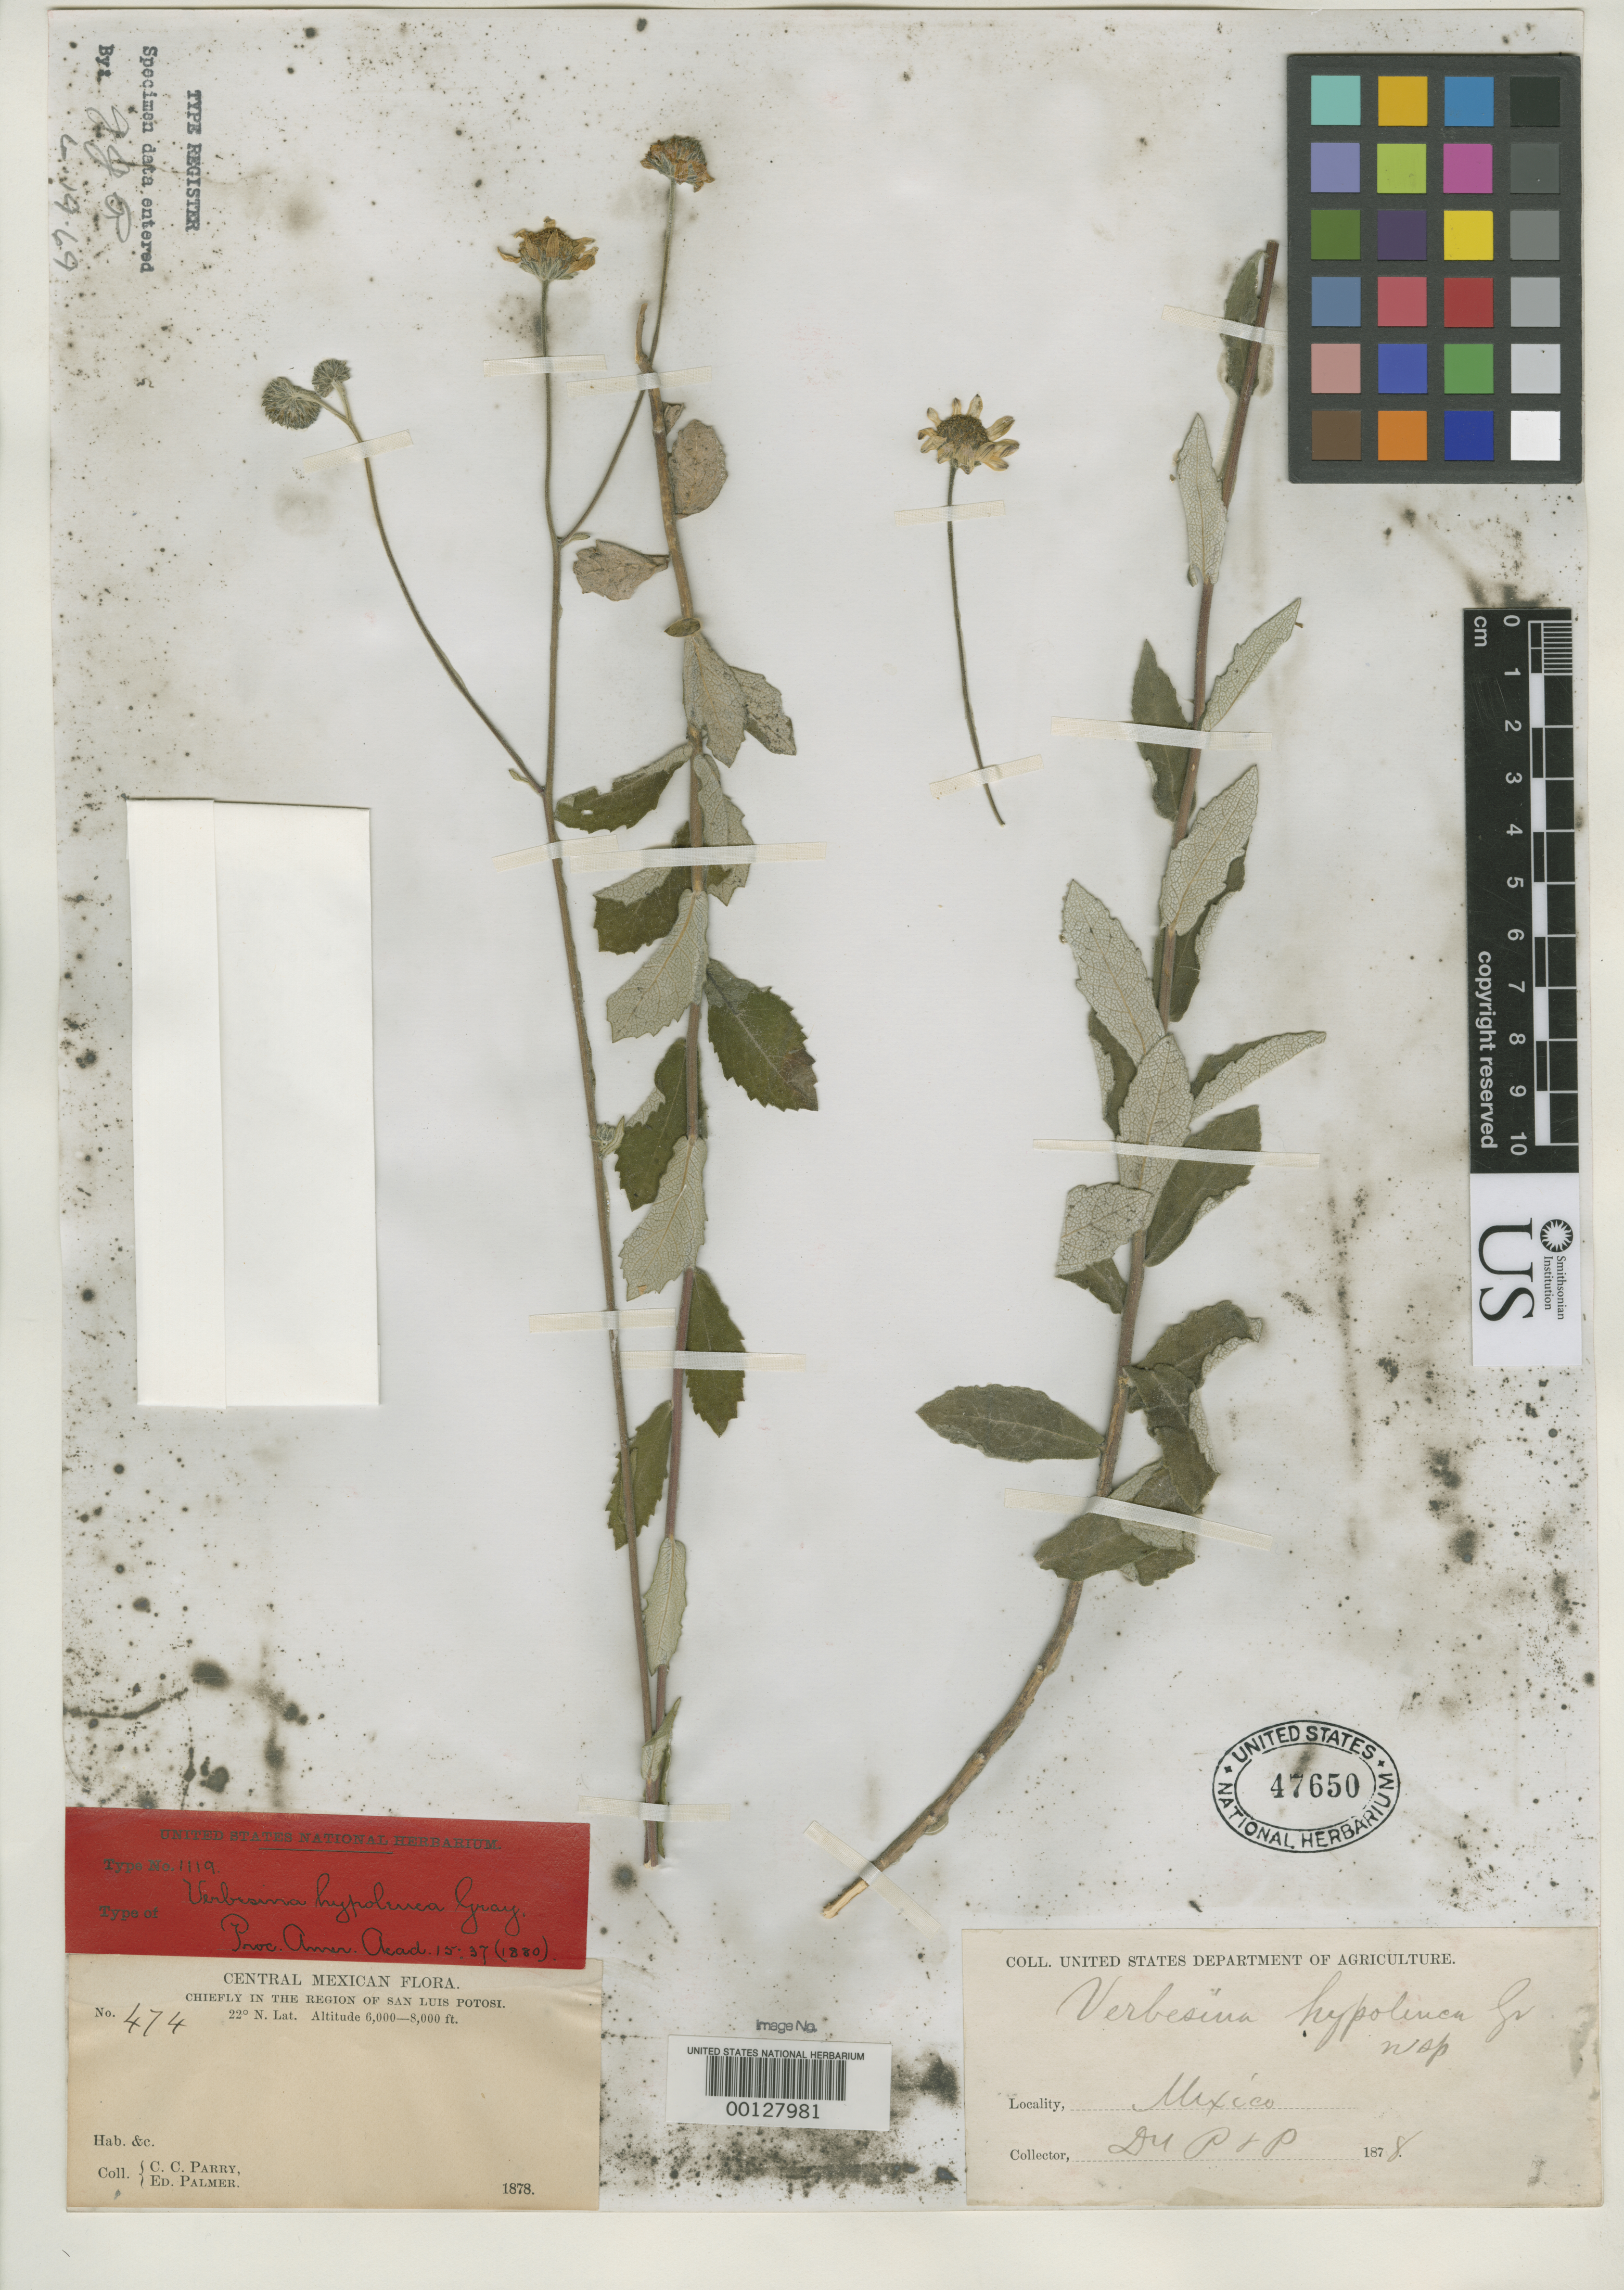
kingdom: Plantae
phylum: Tracheophyta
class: Magnoliopsida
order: Asterales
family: Asteraceae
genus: Verbesina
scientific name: Verbesina hypoleuca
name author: A. Gray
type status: Isotype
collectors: C. C. Parry & E. Palmer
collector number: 474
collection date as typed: Jul 1878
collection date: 1878-07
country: Mexico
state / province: San Luis Potosi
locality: Near San Luis Potosi.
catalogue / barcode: US 47650